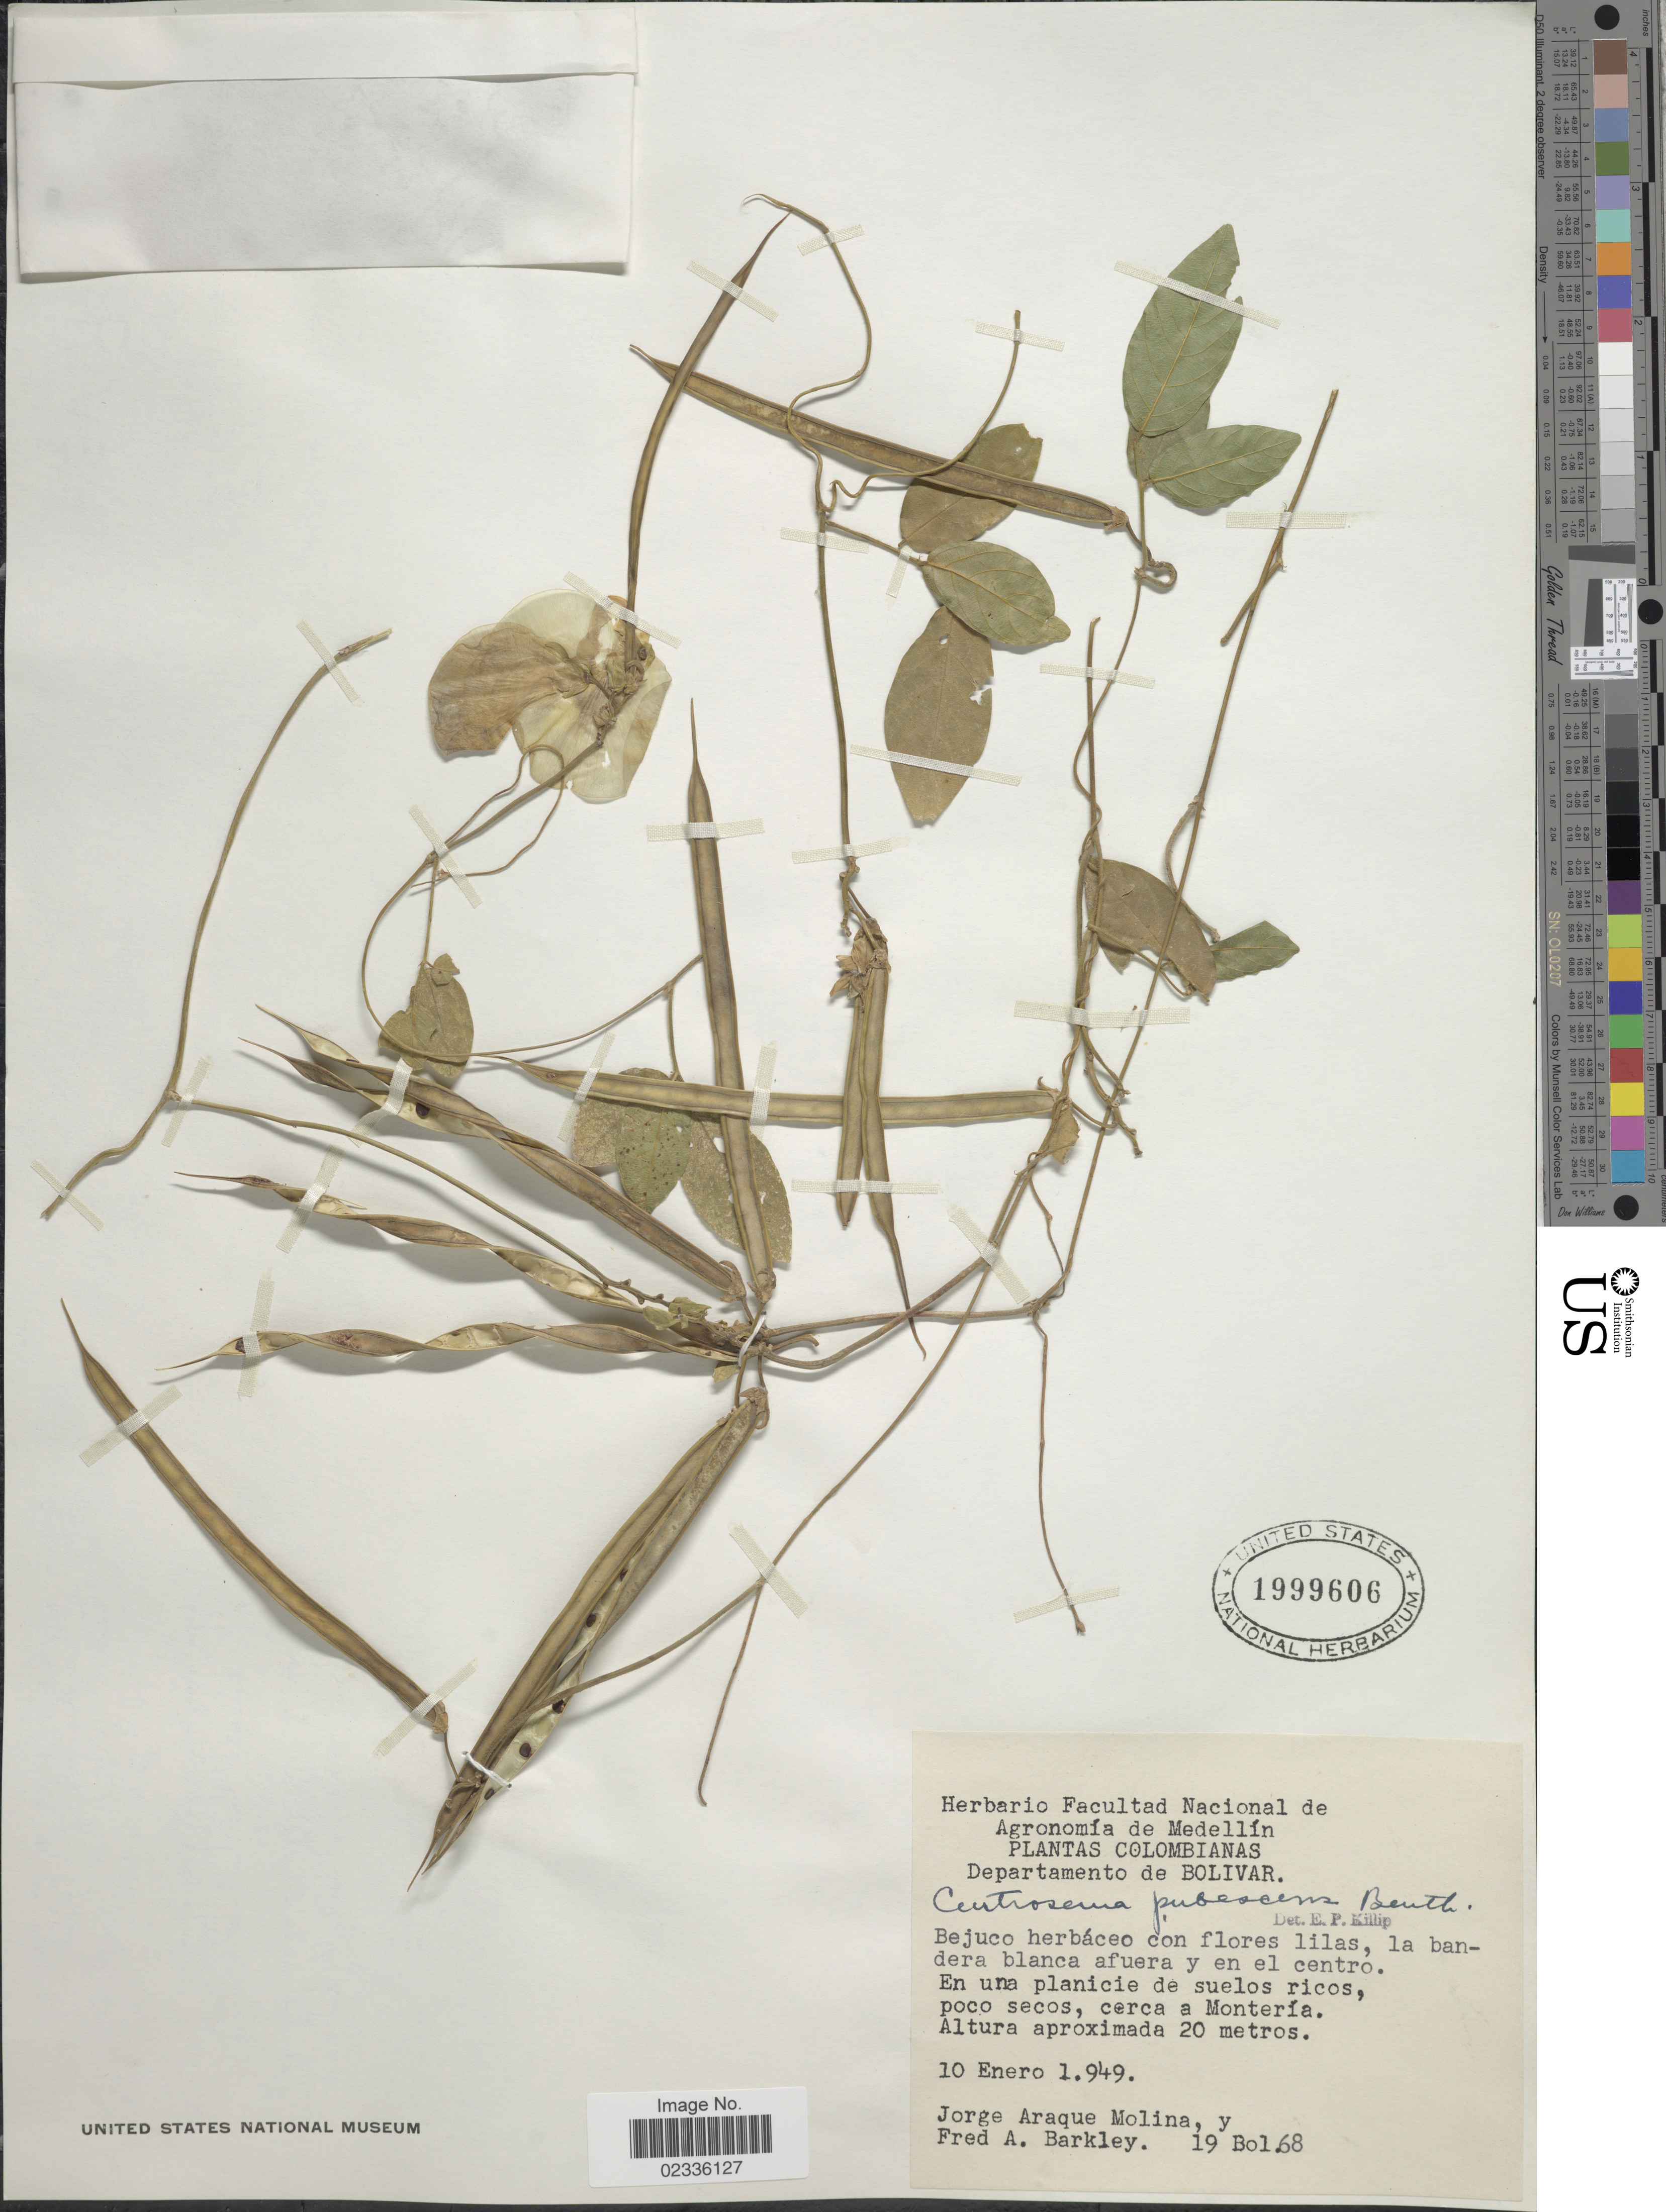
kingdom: Plantae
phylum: Tracheophyta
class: Magnoliopsida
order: Fabales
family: Fabaceae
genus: Centrosema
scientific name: Centrosema pubescens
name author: Benth.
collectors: J. Araque Molina & F. A. Barkley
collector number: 19Bol68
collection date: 1949-01-10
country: Colombia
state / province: Bolívar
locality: Colombianas, Departamento de Bolivar. En una planicie de suelos ricos, poco secos, cerca de Monteria.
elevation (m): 20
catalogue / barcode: US 1999606